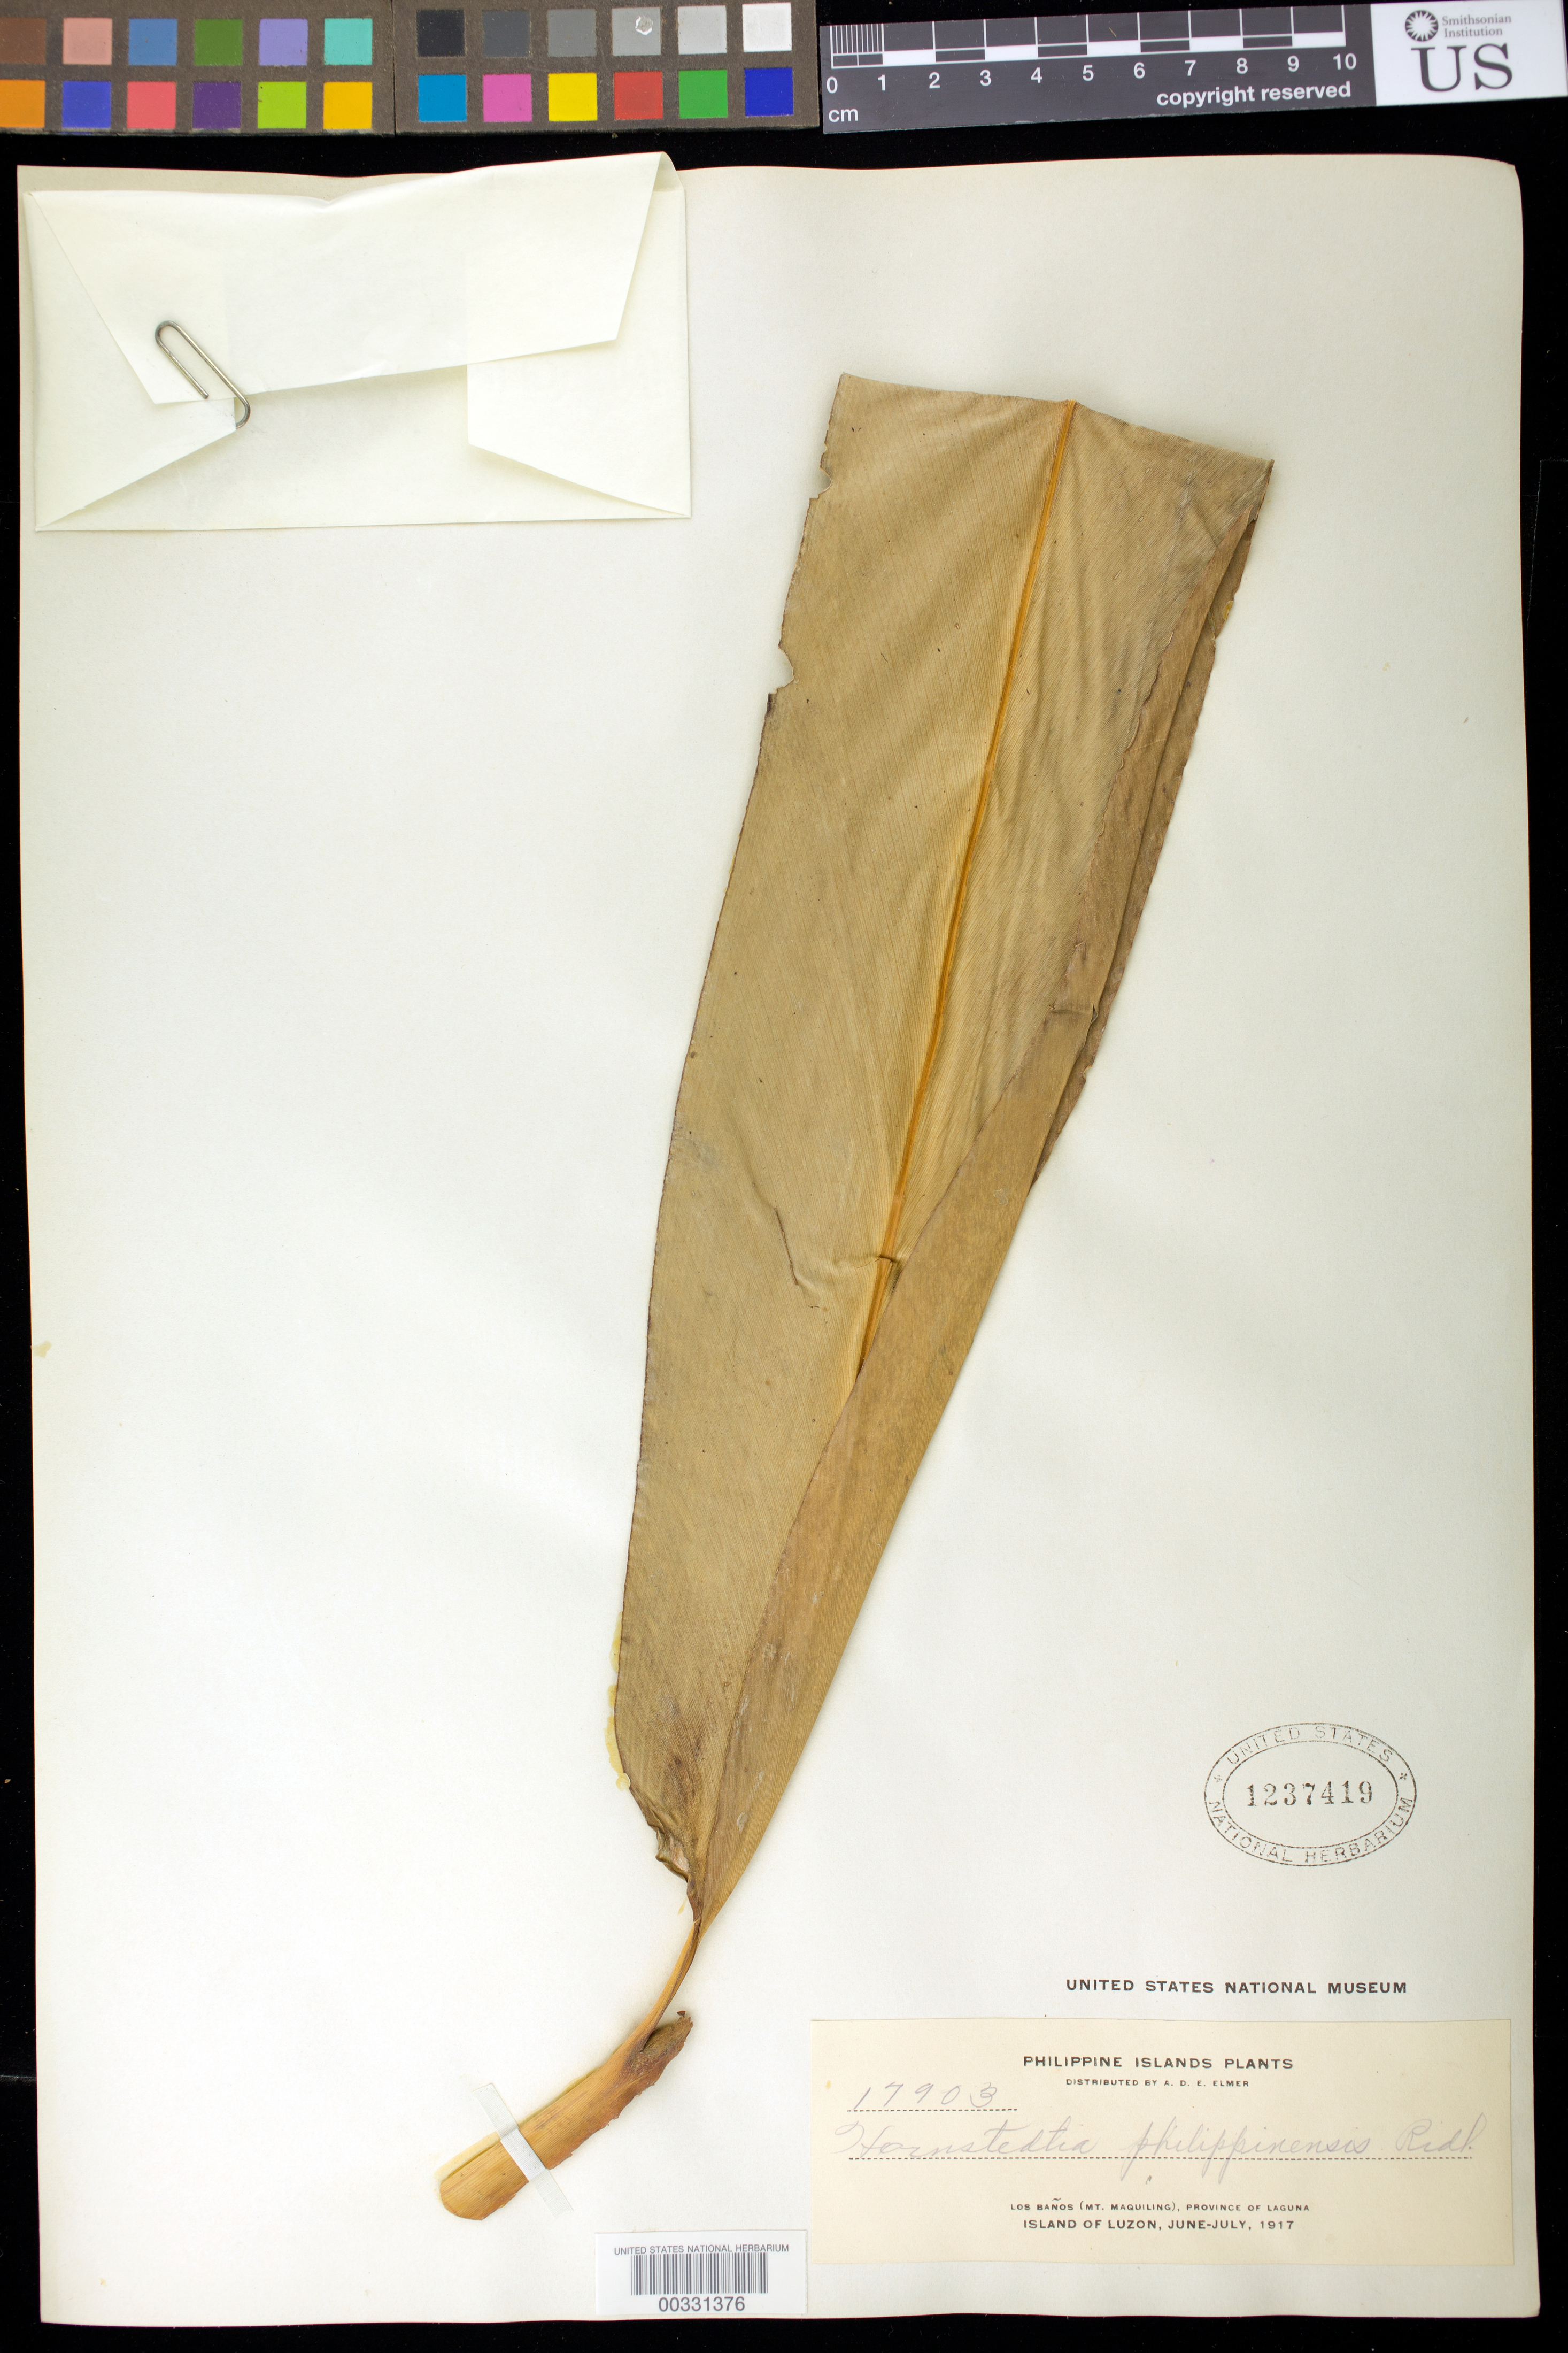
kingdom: Plantae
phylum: Tracheophyta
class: Liliopsida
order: Zingiberales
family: Zingiberaceae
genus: Etlingera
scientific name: Etlingera philippinensis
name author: (Ridl.) R.M. Sm.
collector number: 17903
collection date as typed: Jun 1917 to -- Jul 1917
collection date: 1917-06/1917-07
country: Philippines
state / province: Calabarzon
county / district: Laguna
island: Luzon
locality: Los banos (mt maquiling)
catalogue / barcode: US 1237419